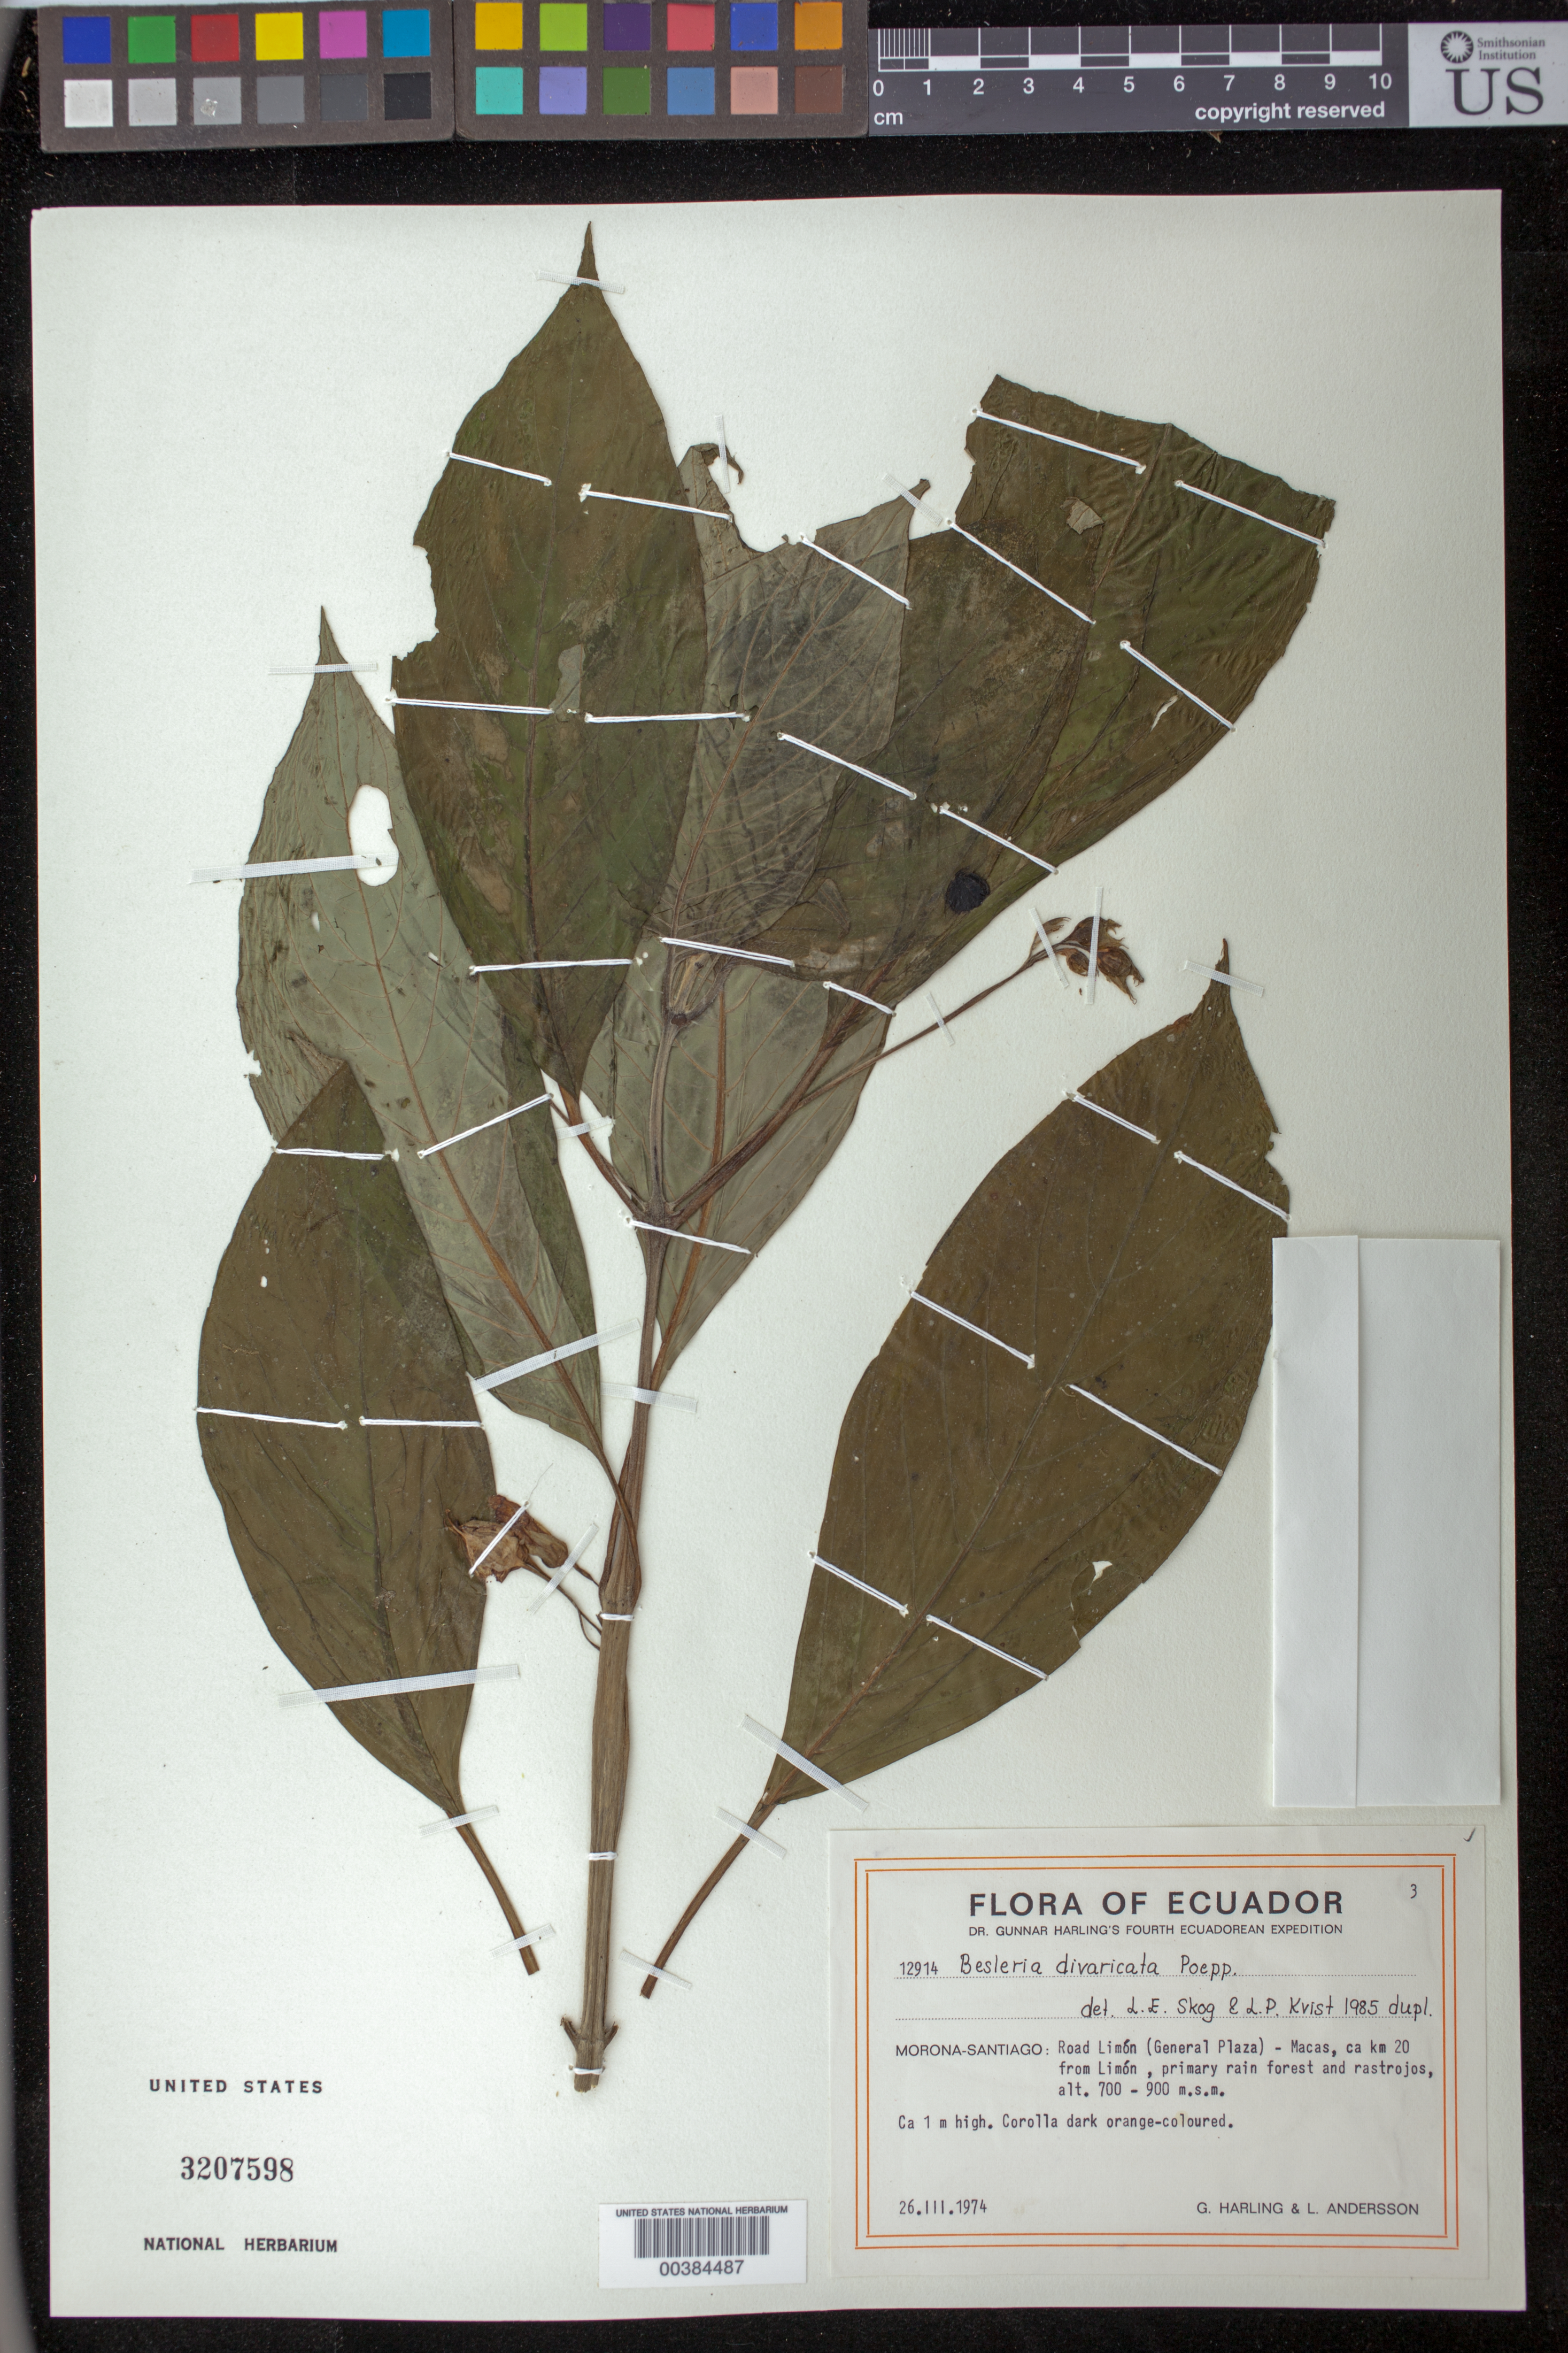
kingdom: Plantae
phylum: Tracheophyta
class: Magnoliopsida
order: Lamiales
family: Gesneriaceae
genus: Besleria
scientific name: Besleria divaricata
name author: Poepp.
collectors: G. Harling & L. Andersson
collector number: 12914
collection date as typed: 26 Mar 1974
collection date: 1974-03-26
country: Ecuador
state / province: Morona-Santiago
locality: Limon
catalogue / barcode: US 3207598